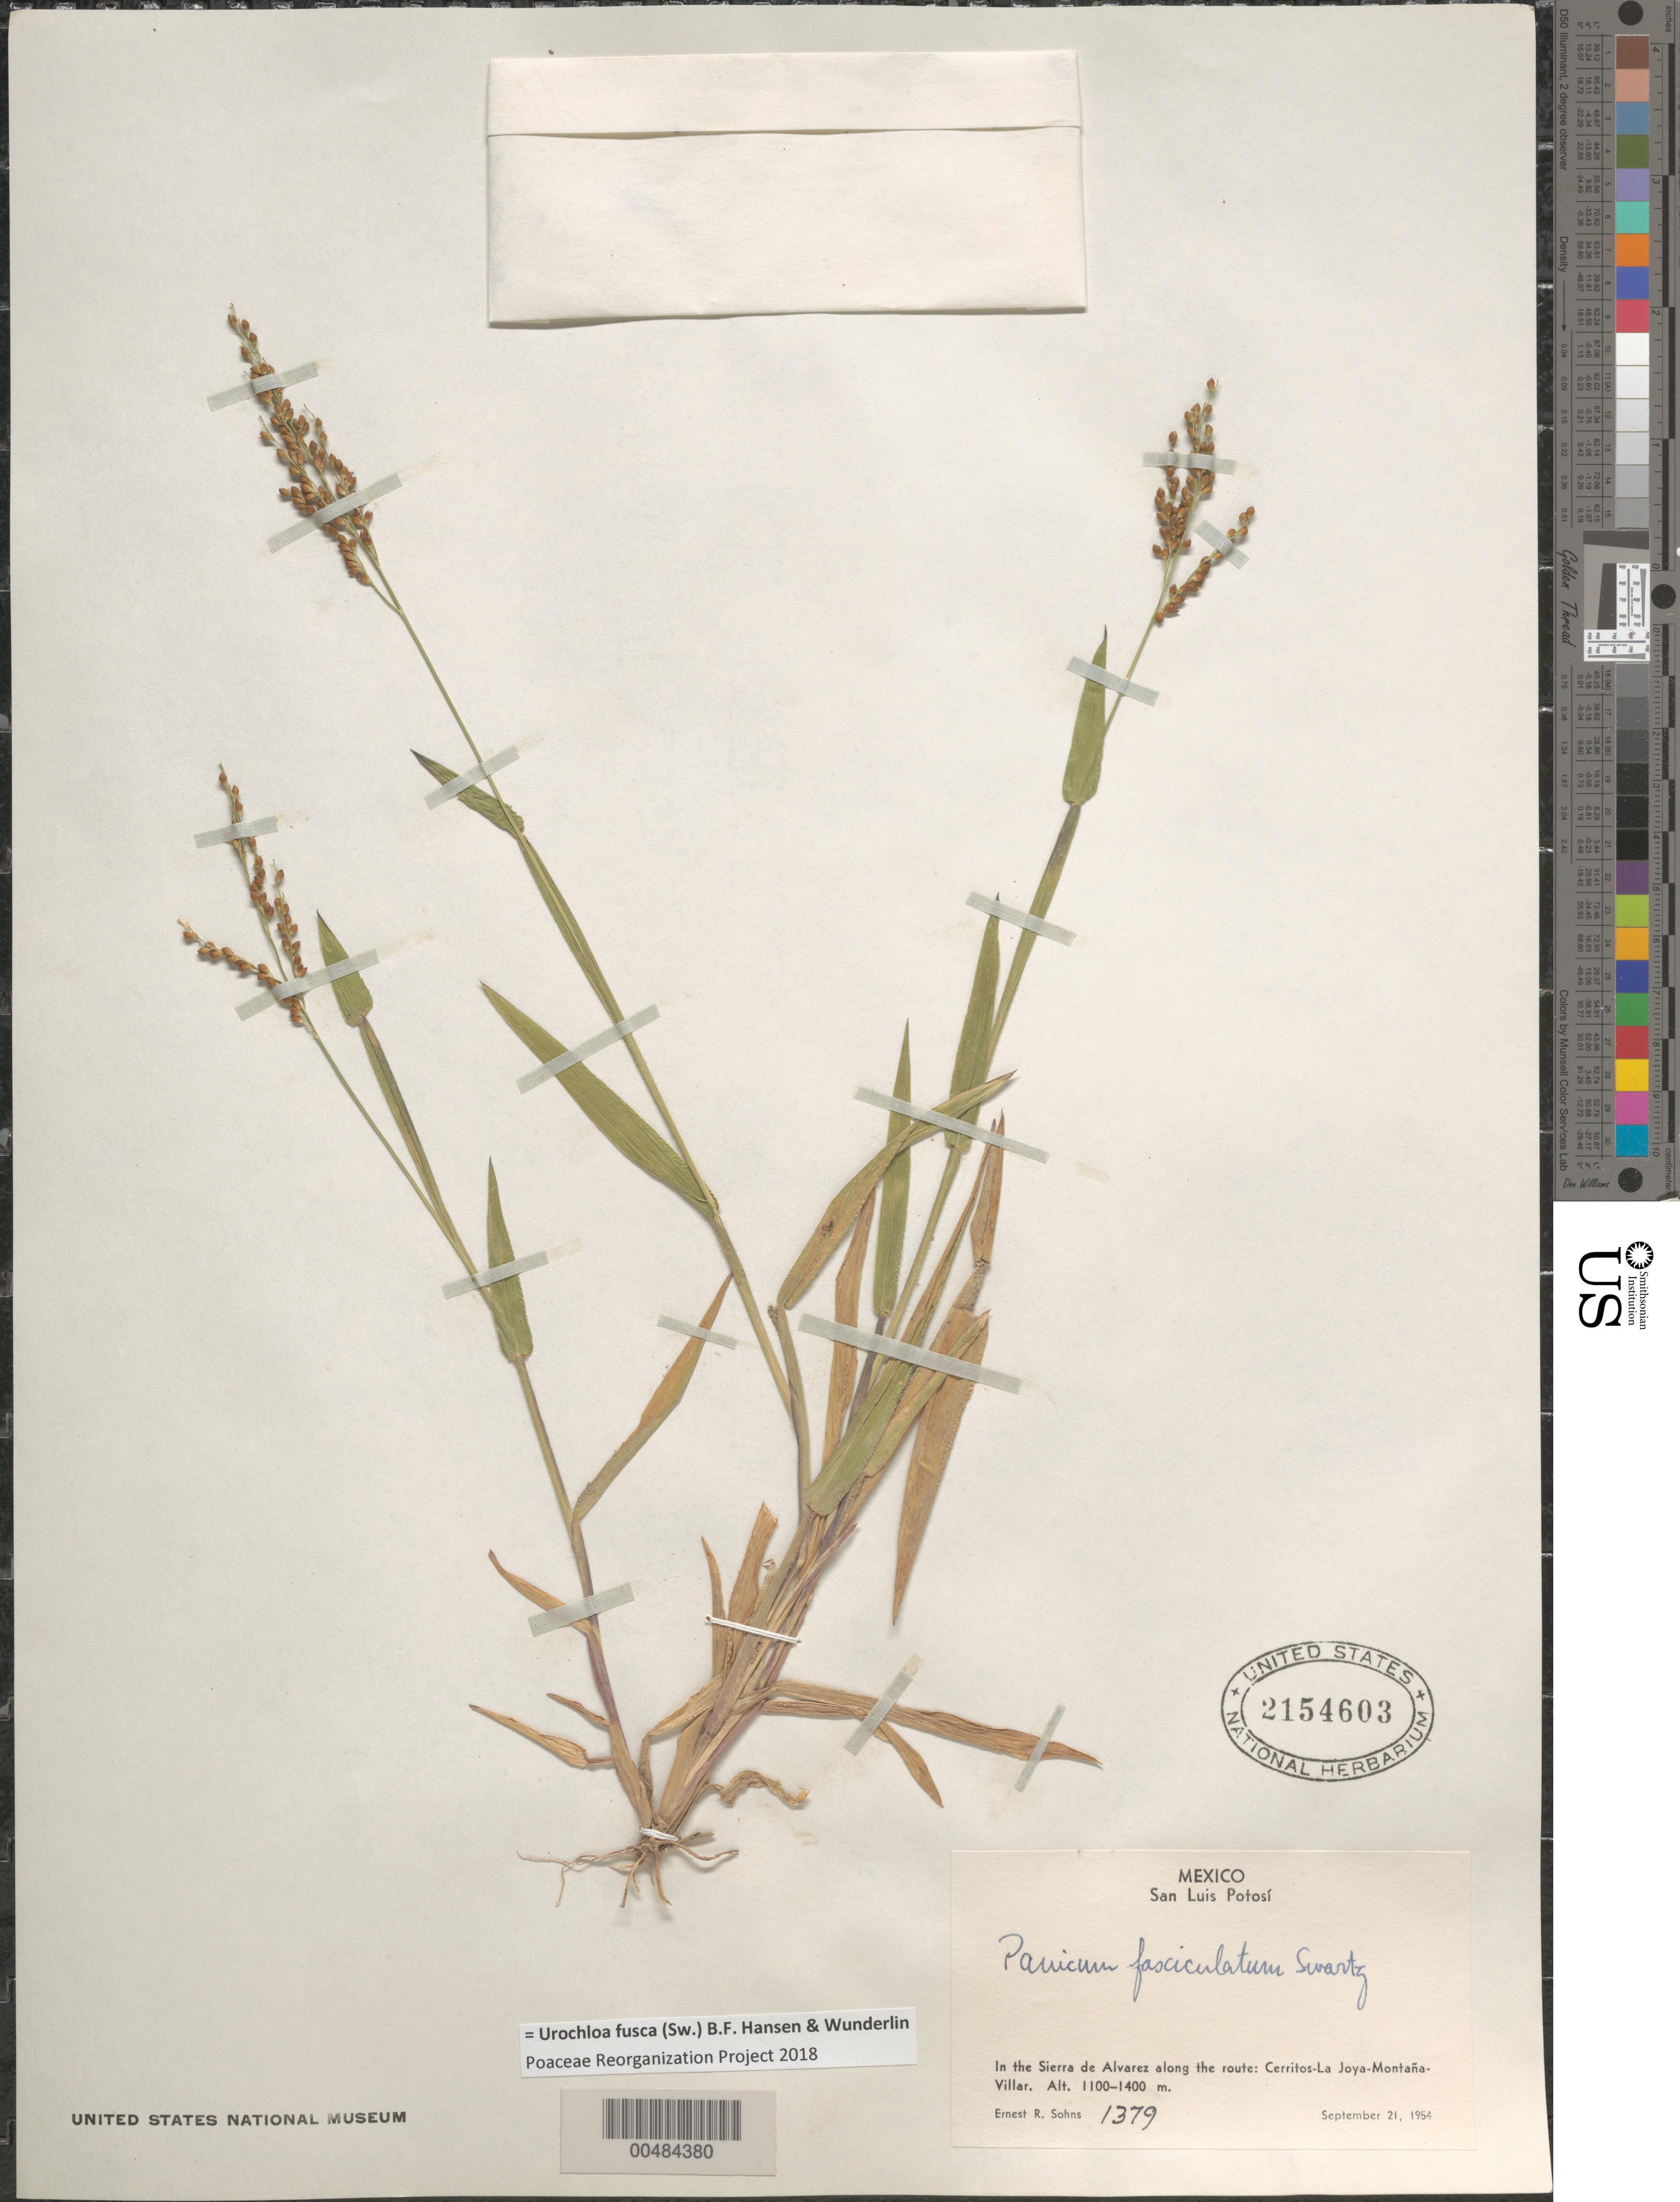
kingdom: Plantae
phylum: Tracheophyta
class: Liliopsida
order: Poales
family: Poaceae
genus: Brachiaria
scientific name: Brachiaria fasciculata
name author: (Sw.) Parodi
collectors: E. R. Sohns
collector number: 1379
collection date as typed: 21 Sep 1954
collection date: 1954-09-21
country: Mexico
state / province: San Luis Potosi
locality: In the Sierra de Alvarez along the route: Cerritos-La Joya-Monta¤a-Villar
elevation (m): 1100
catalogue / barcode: US 2154603